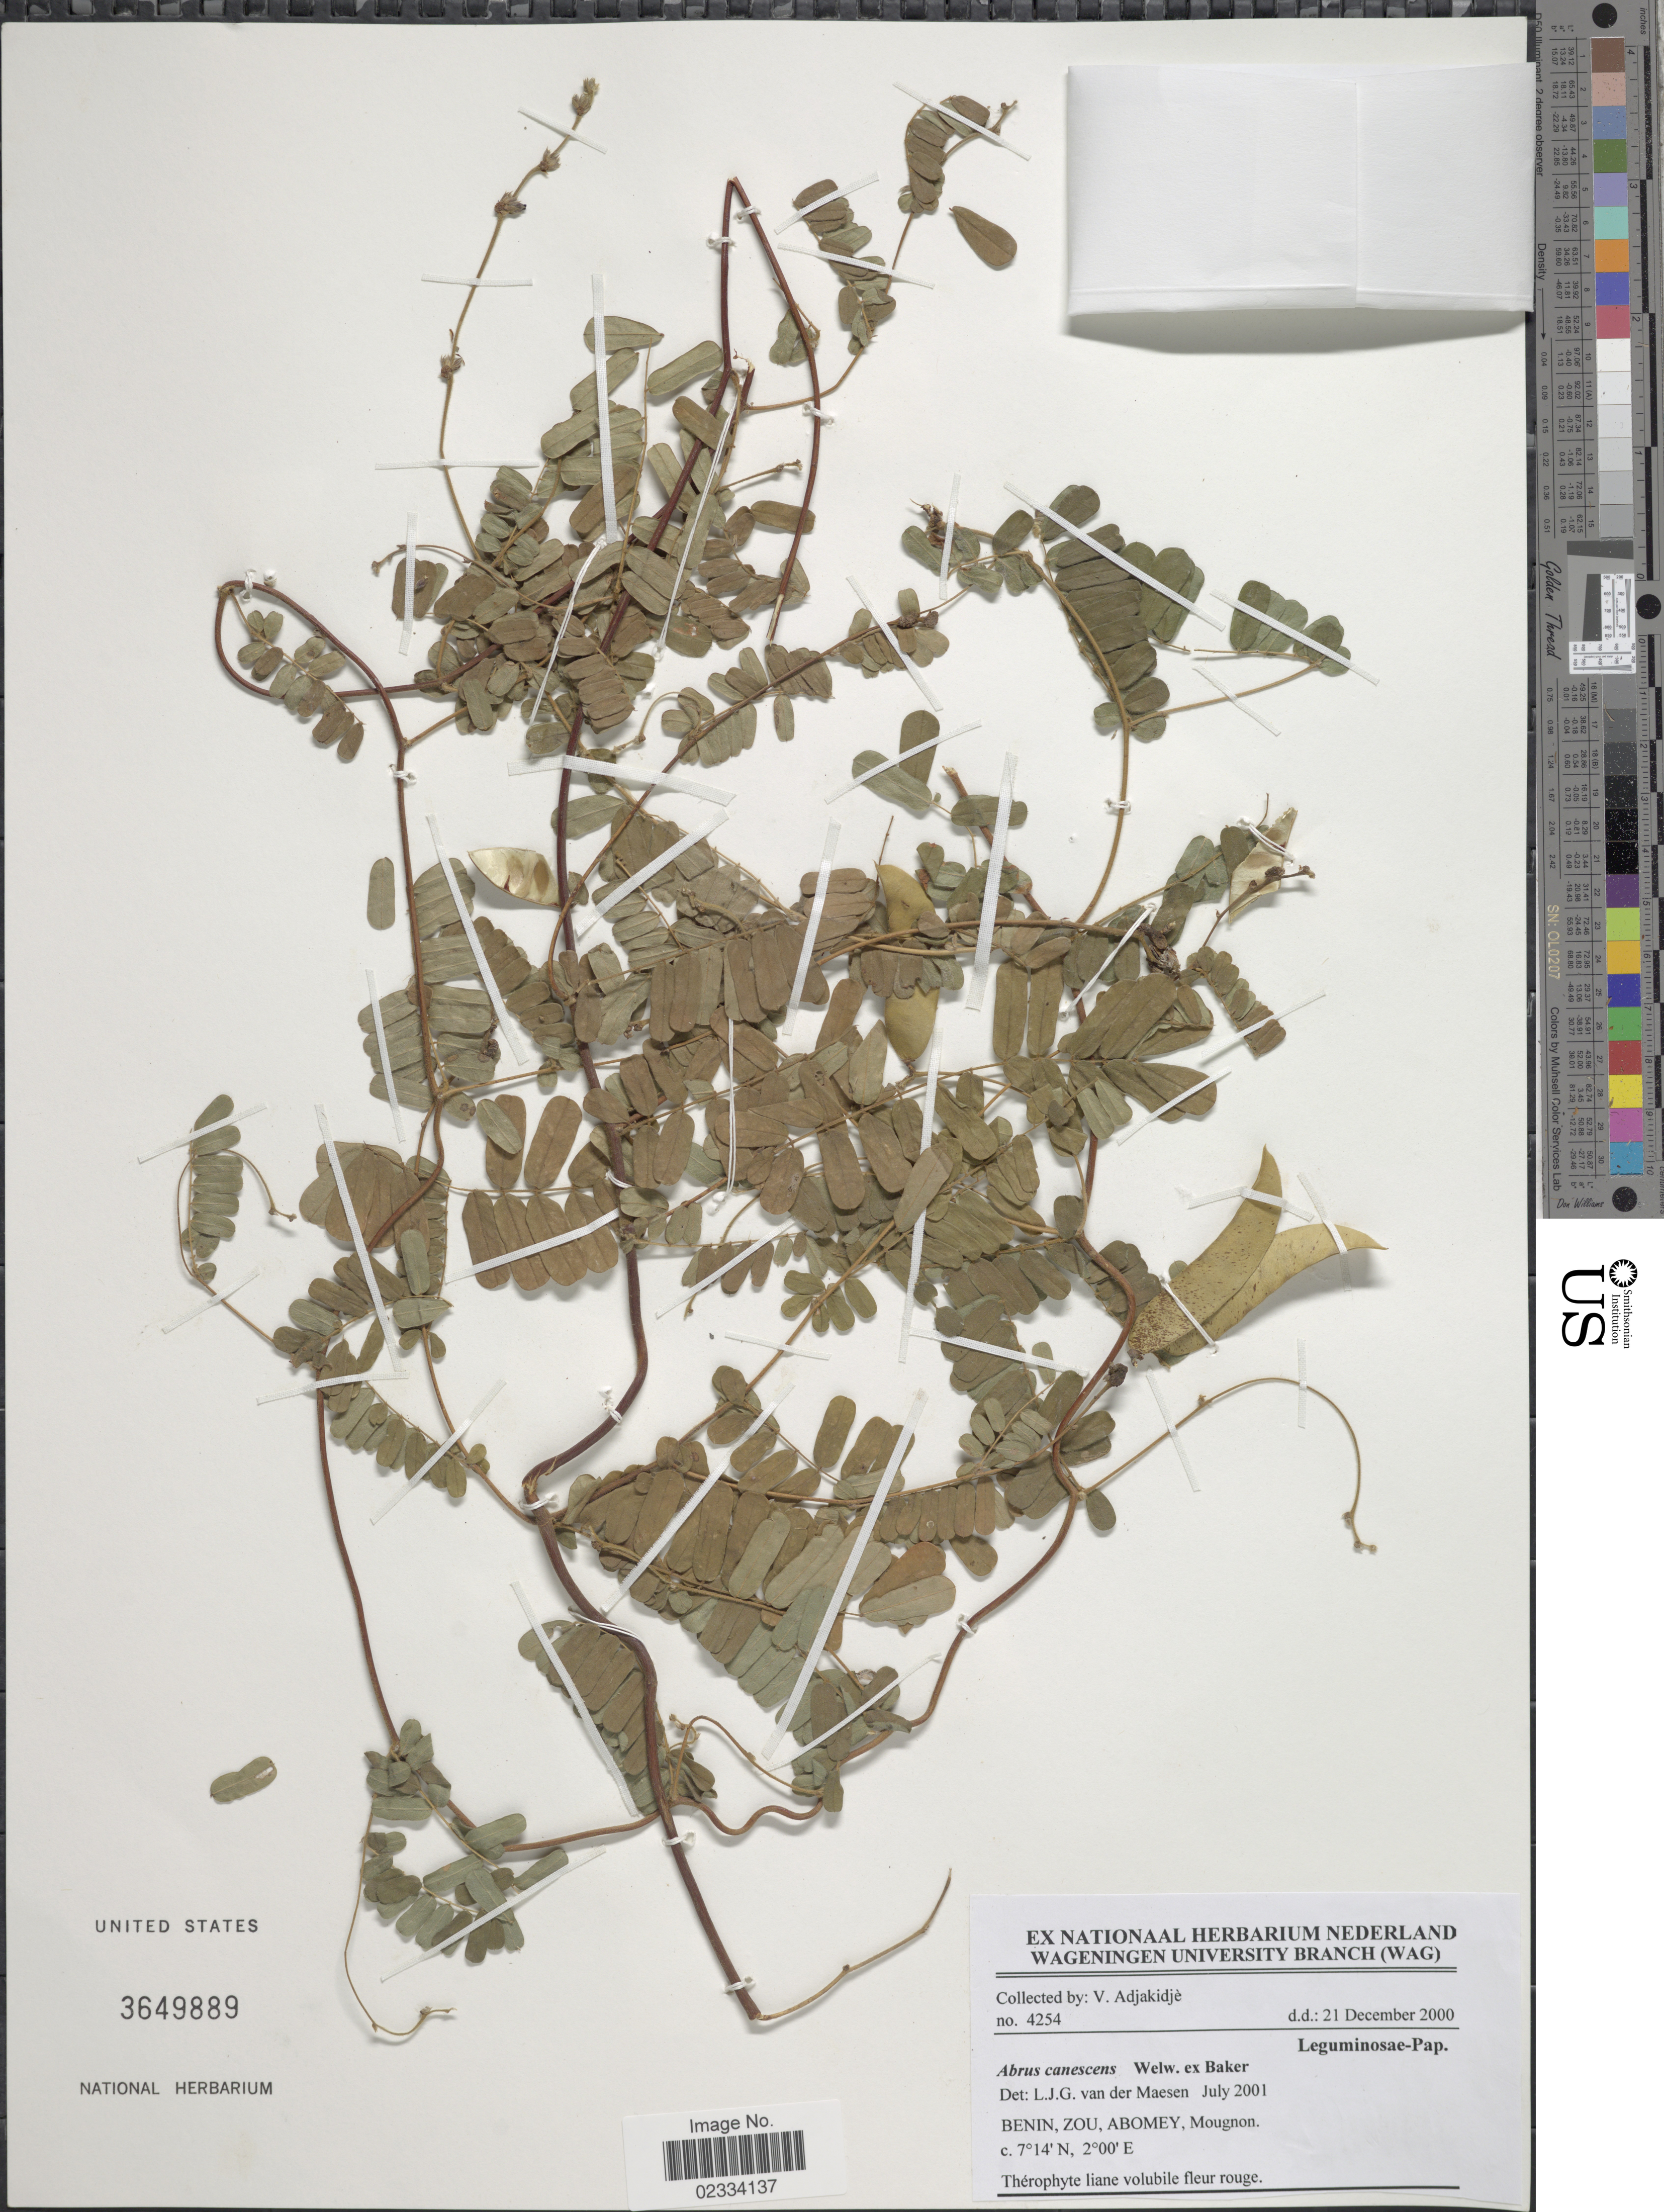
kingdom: Plantae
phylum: Tracheophyta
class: Magnoliopsida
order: Fabales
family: Fabaceae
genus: Abrus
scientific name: Abrus canescens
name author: Welw.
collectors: V. Adjakidjè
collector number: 4254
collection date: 2000-12-21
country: Benin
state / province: Zou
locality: Abomey, Mougnon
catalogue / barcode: US 3649889